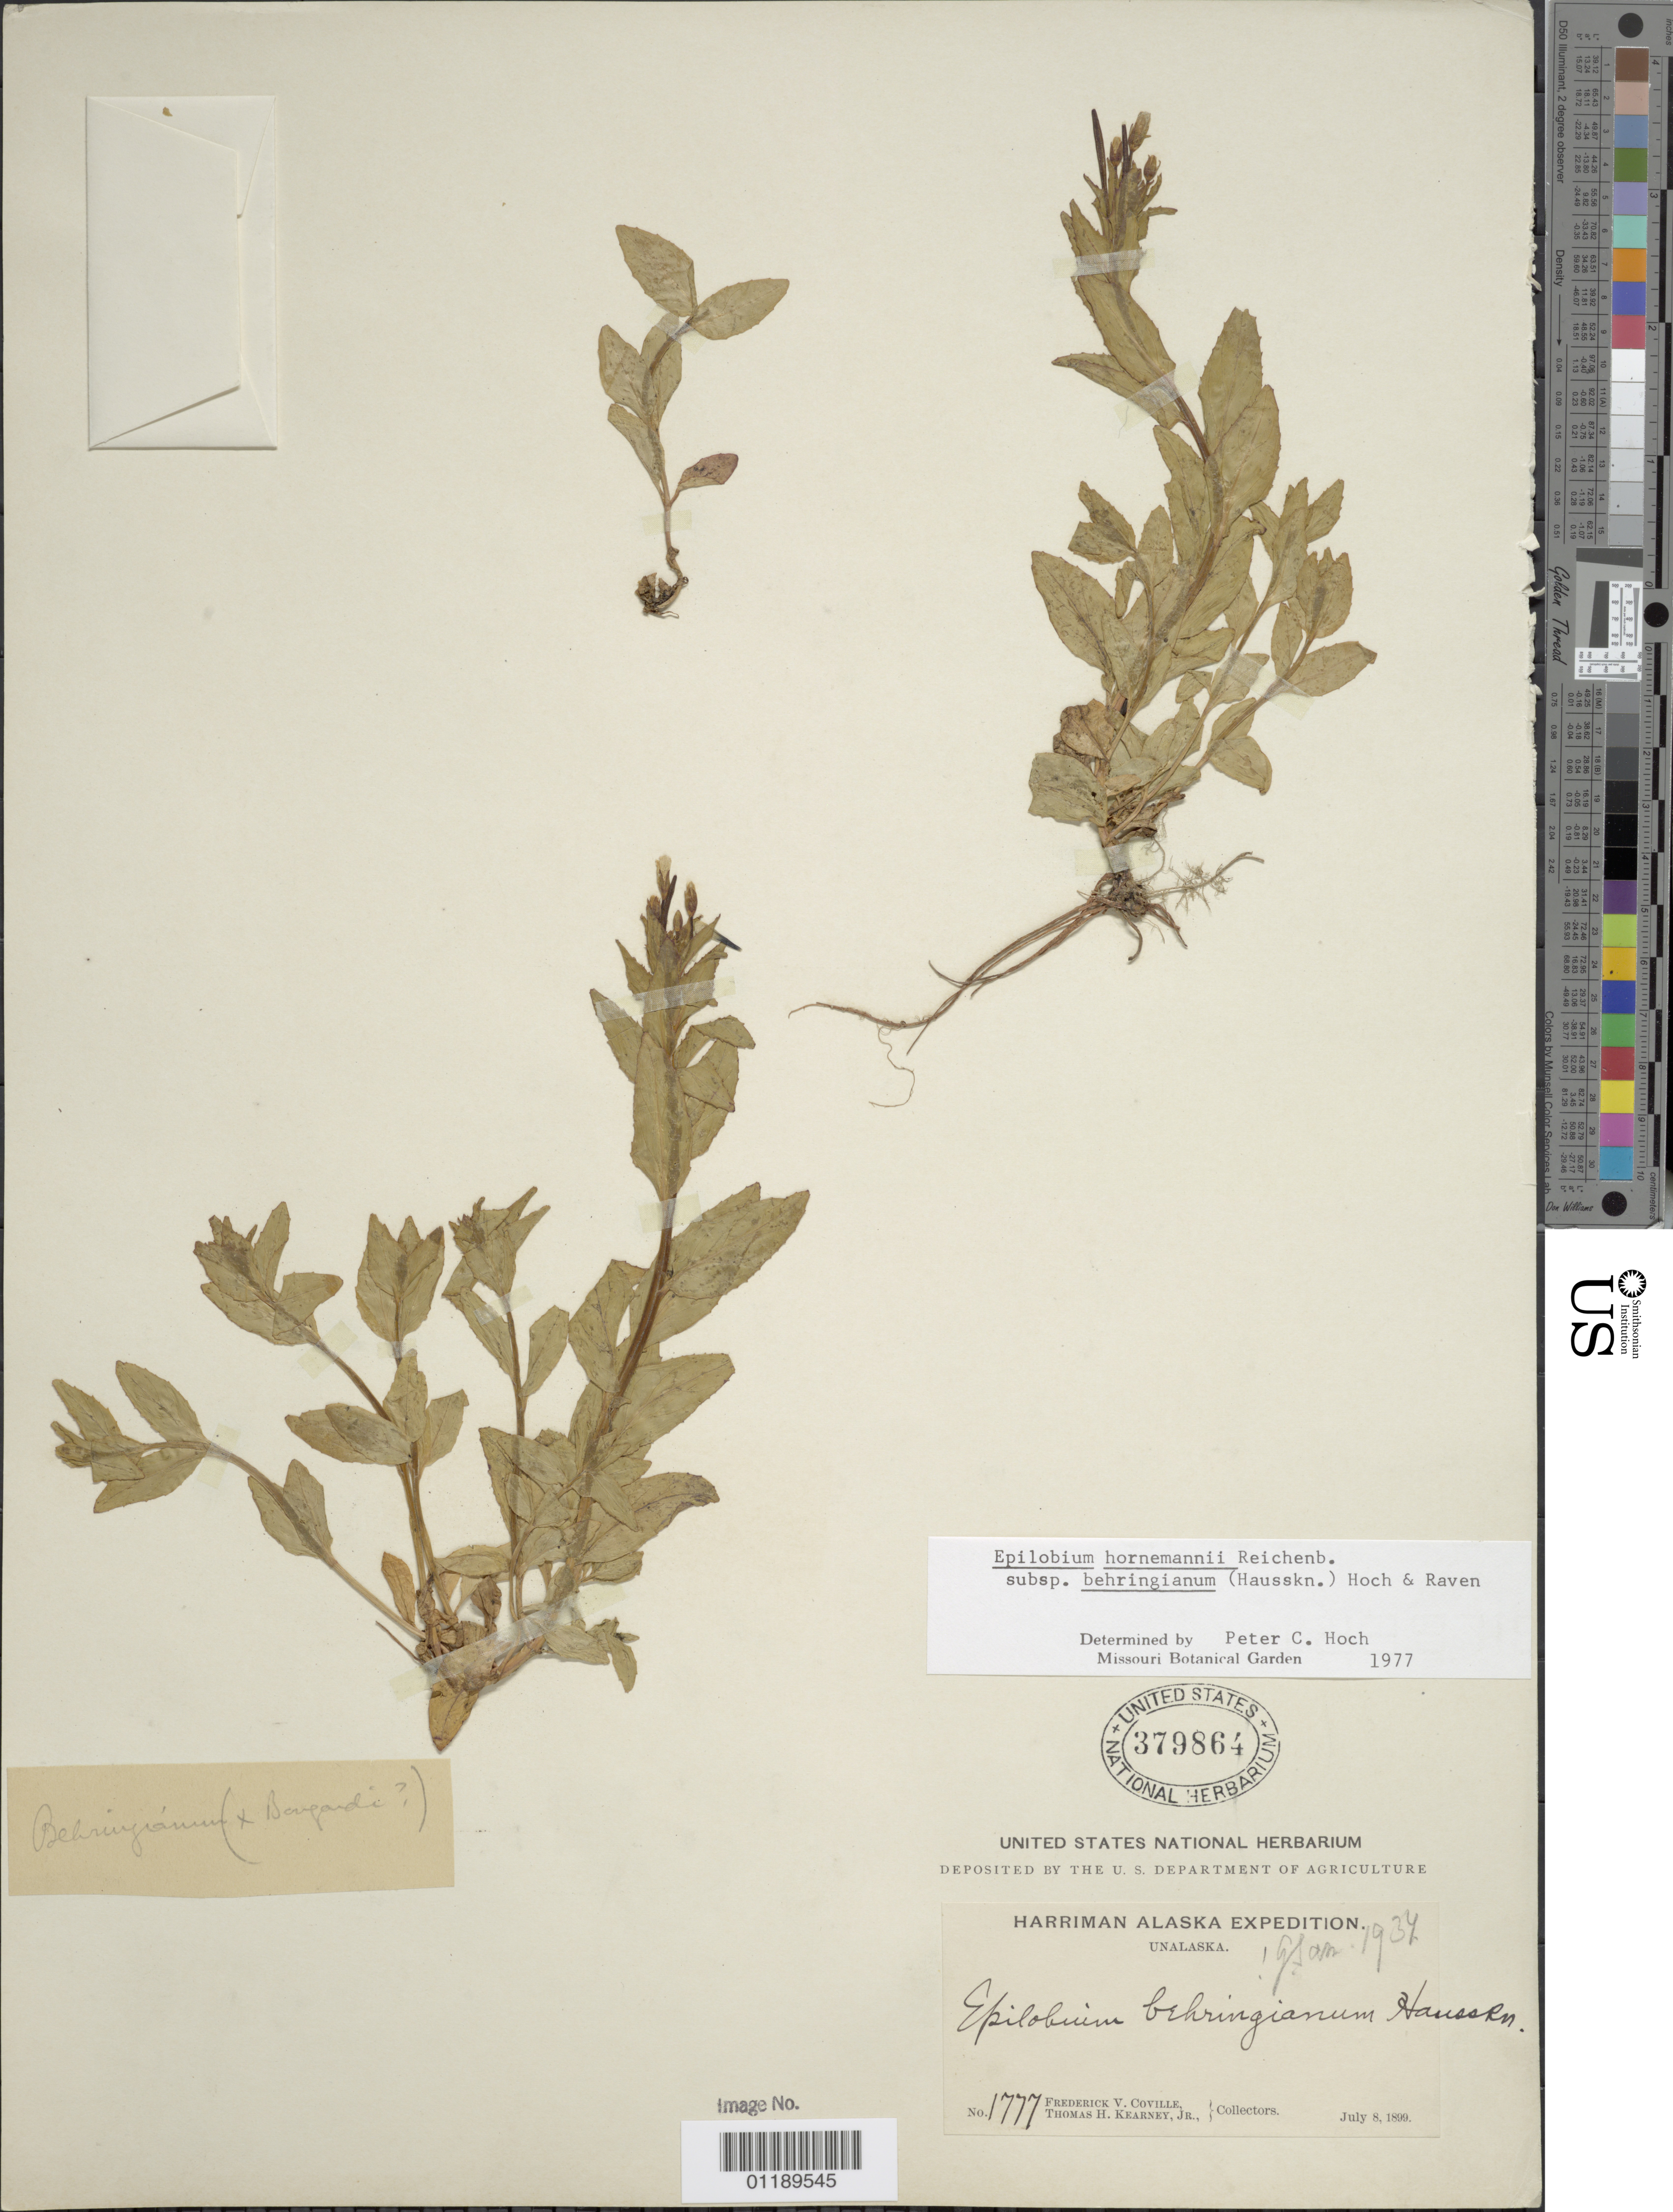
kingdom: Plantae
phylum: Tracheophyta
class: Magnoliopsida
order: Myrtales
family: Onagraceae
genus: Epilobium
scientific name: Epilobium hornemannii subsp. behringianum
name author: (Hausskn.) Hoch & P.H. Raven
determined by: Hoch, P. C.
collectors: F. V. Coville & T. H. Kearney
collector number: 1777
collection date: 1899-07-08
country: United States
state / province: Alaska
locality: Unalaska.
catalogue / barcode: US 379864